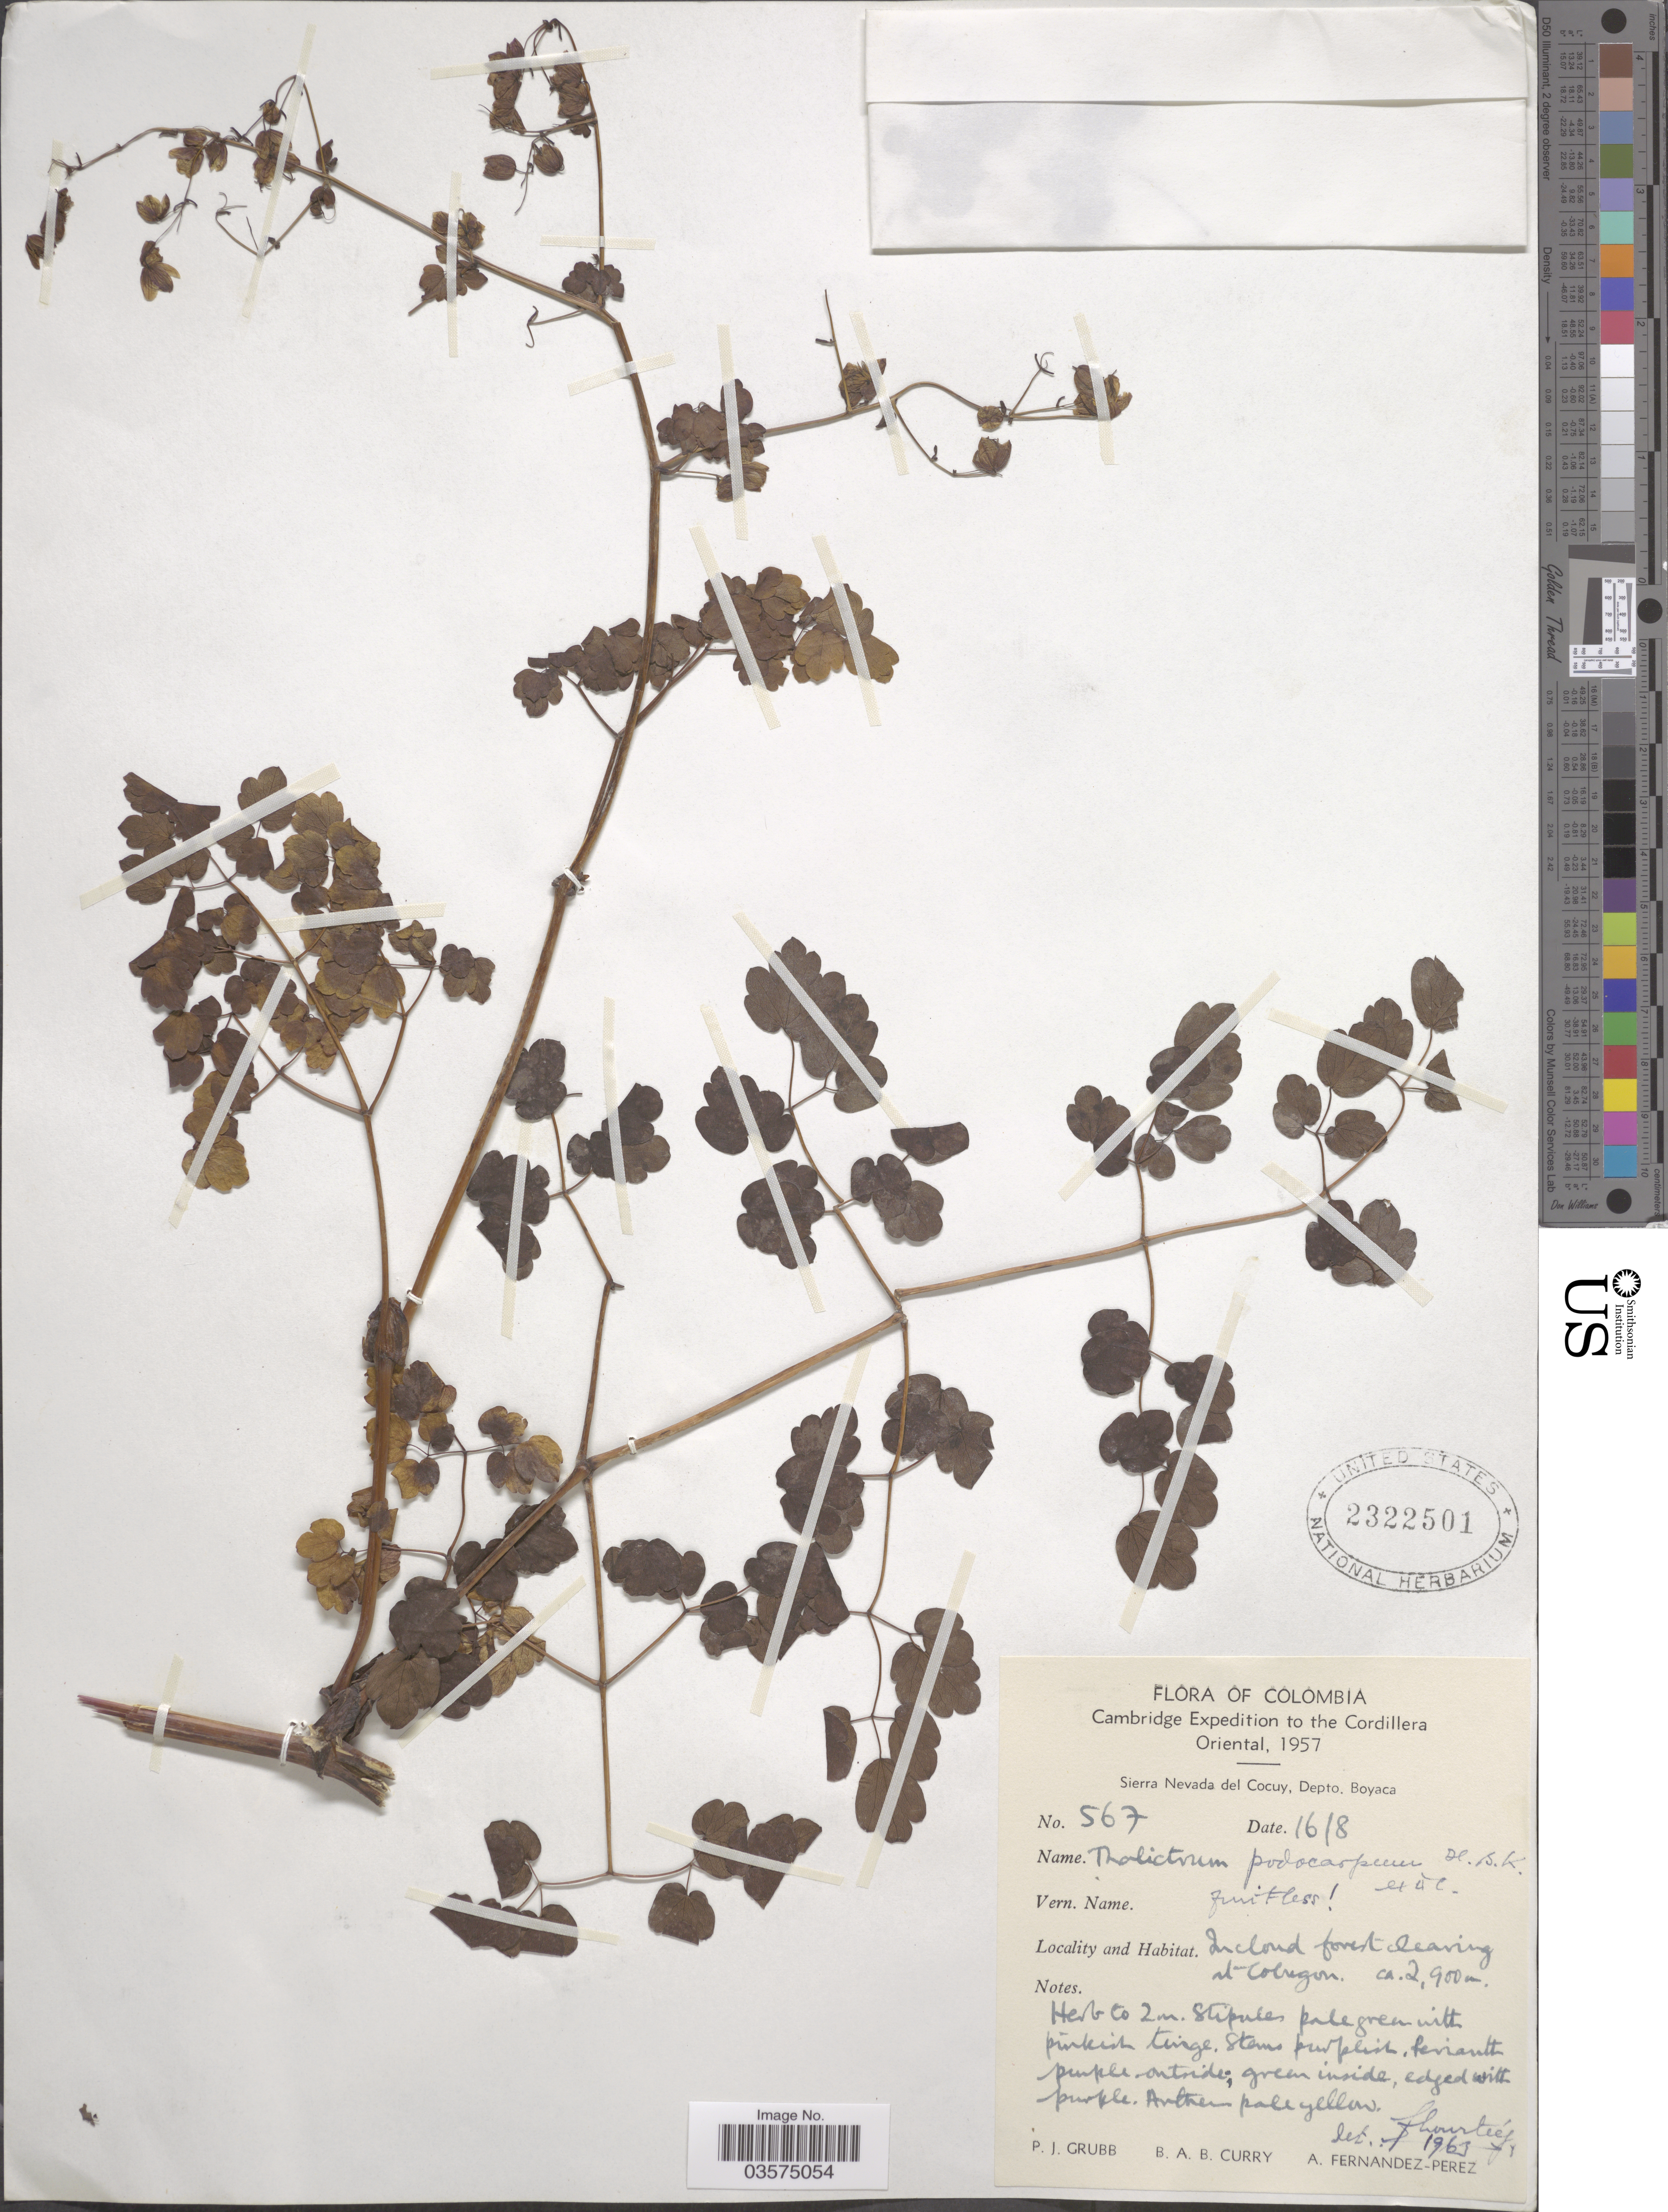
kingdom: Plantae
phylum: Tracheophyta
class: Magnoliopsida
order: Ranunculales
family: Ranunculaceae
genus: Thalictrum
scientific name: Thalictrum podocarpum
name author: Kunth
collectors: P. J. Grubb, B. A. B. Curry & A. Fernández-Pérez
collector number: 567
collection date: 1957-08-16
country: Colombia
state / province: Boyacá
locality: The Cordillera Oriental. Sierra Nevada del Cocuy, Depto. Boyaca. In cloud forest clearing at Cobugon.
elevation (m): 2900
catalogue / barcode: US 2322501